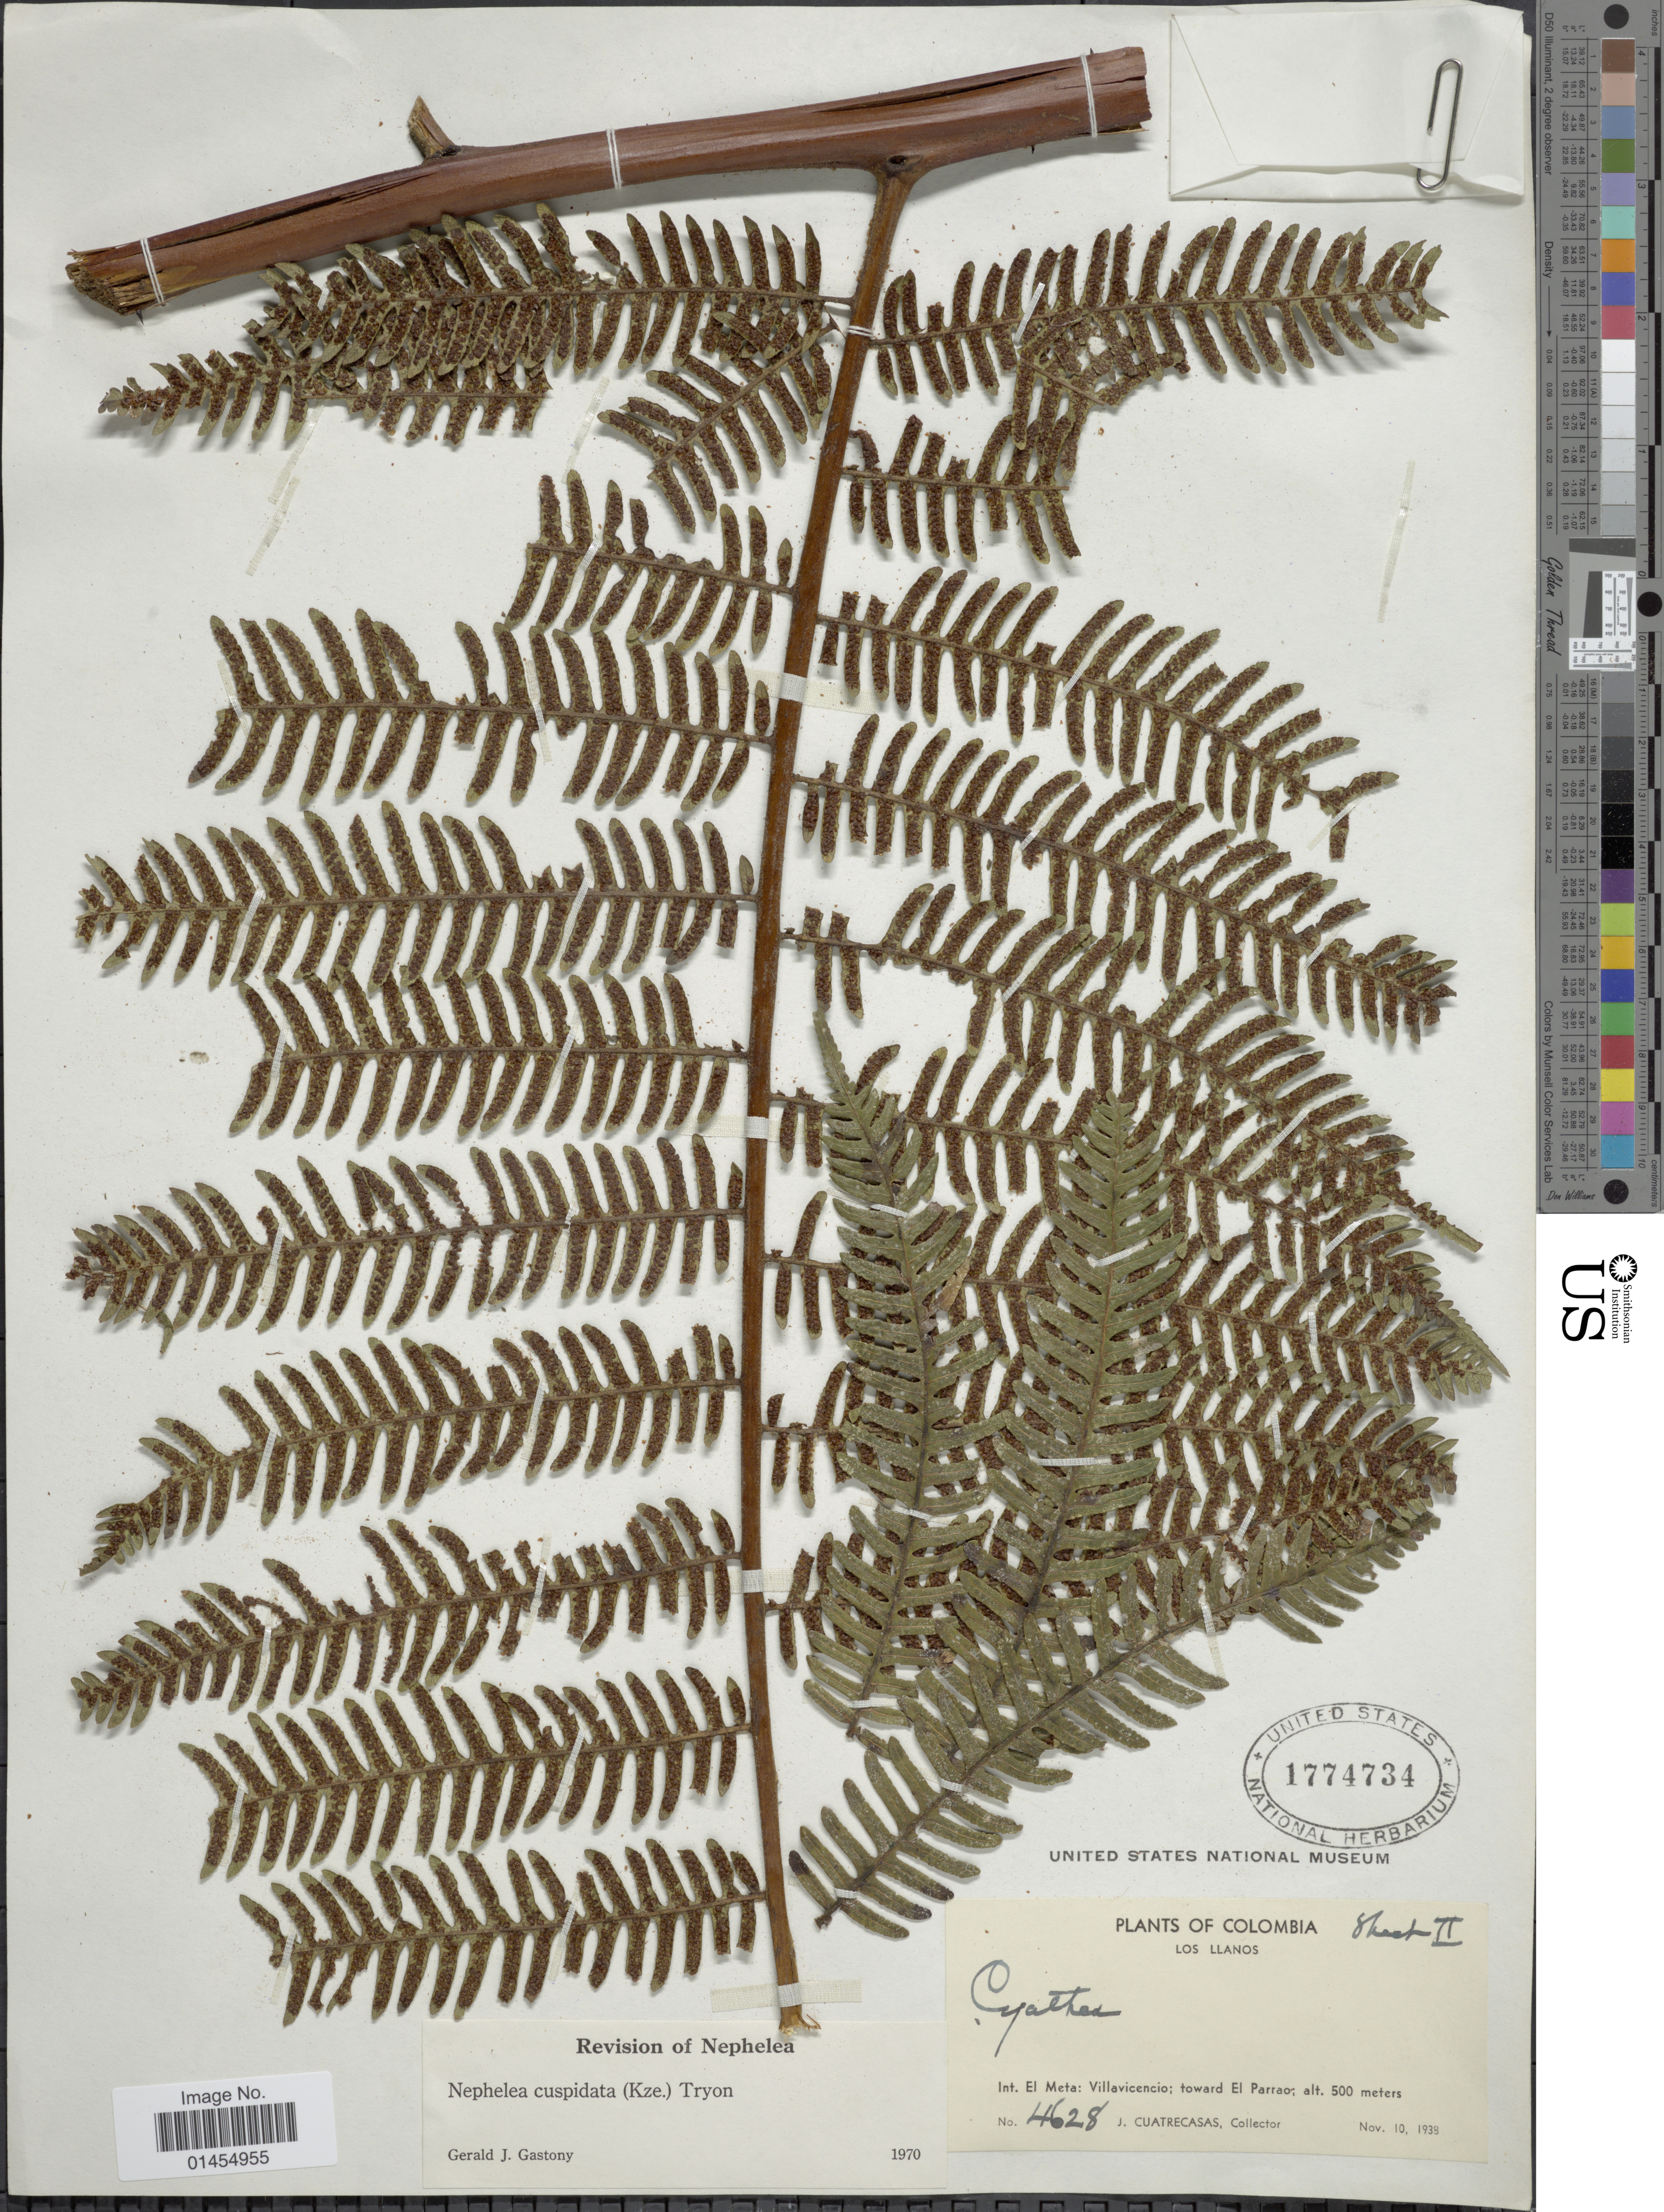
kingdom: Plantae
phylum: Tracheophyta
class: Polypodiopsida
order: Cyatheales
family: Cyatheaceae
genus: Alsophila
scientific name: Alsophila cuspidata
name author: (Kunze) D.S. Conant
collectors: J. Cuatrecasas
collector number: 4628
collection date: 1938-11-10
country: Colombia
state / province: Meta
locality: Los Llanos. Villavicencio; toward El Parrao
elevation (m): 500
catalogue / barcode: US 1774734